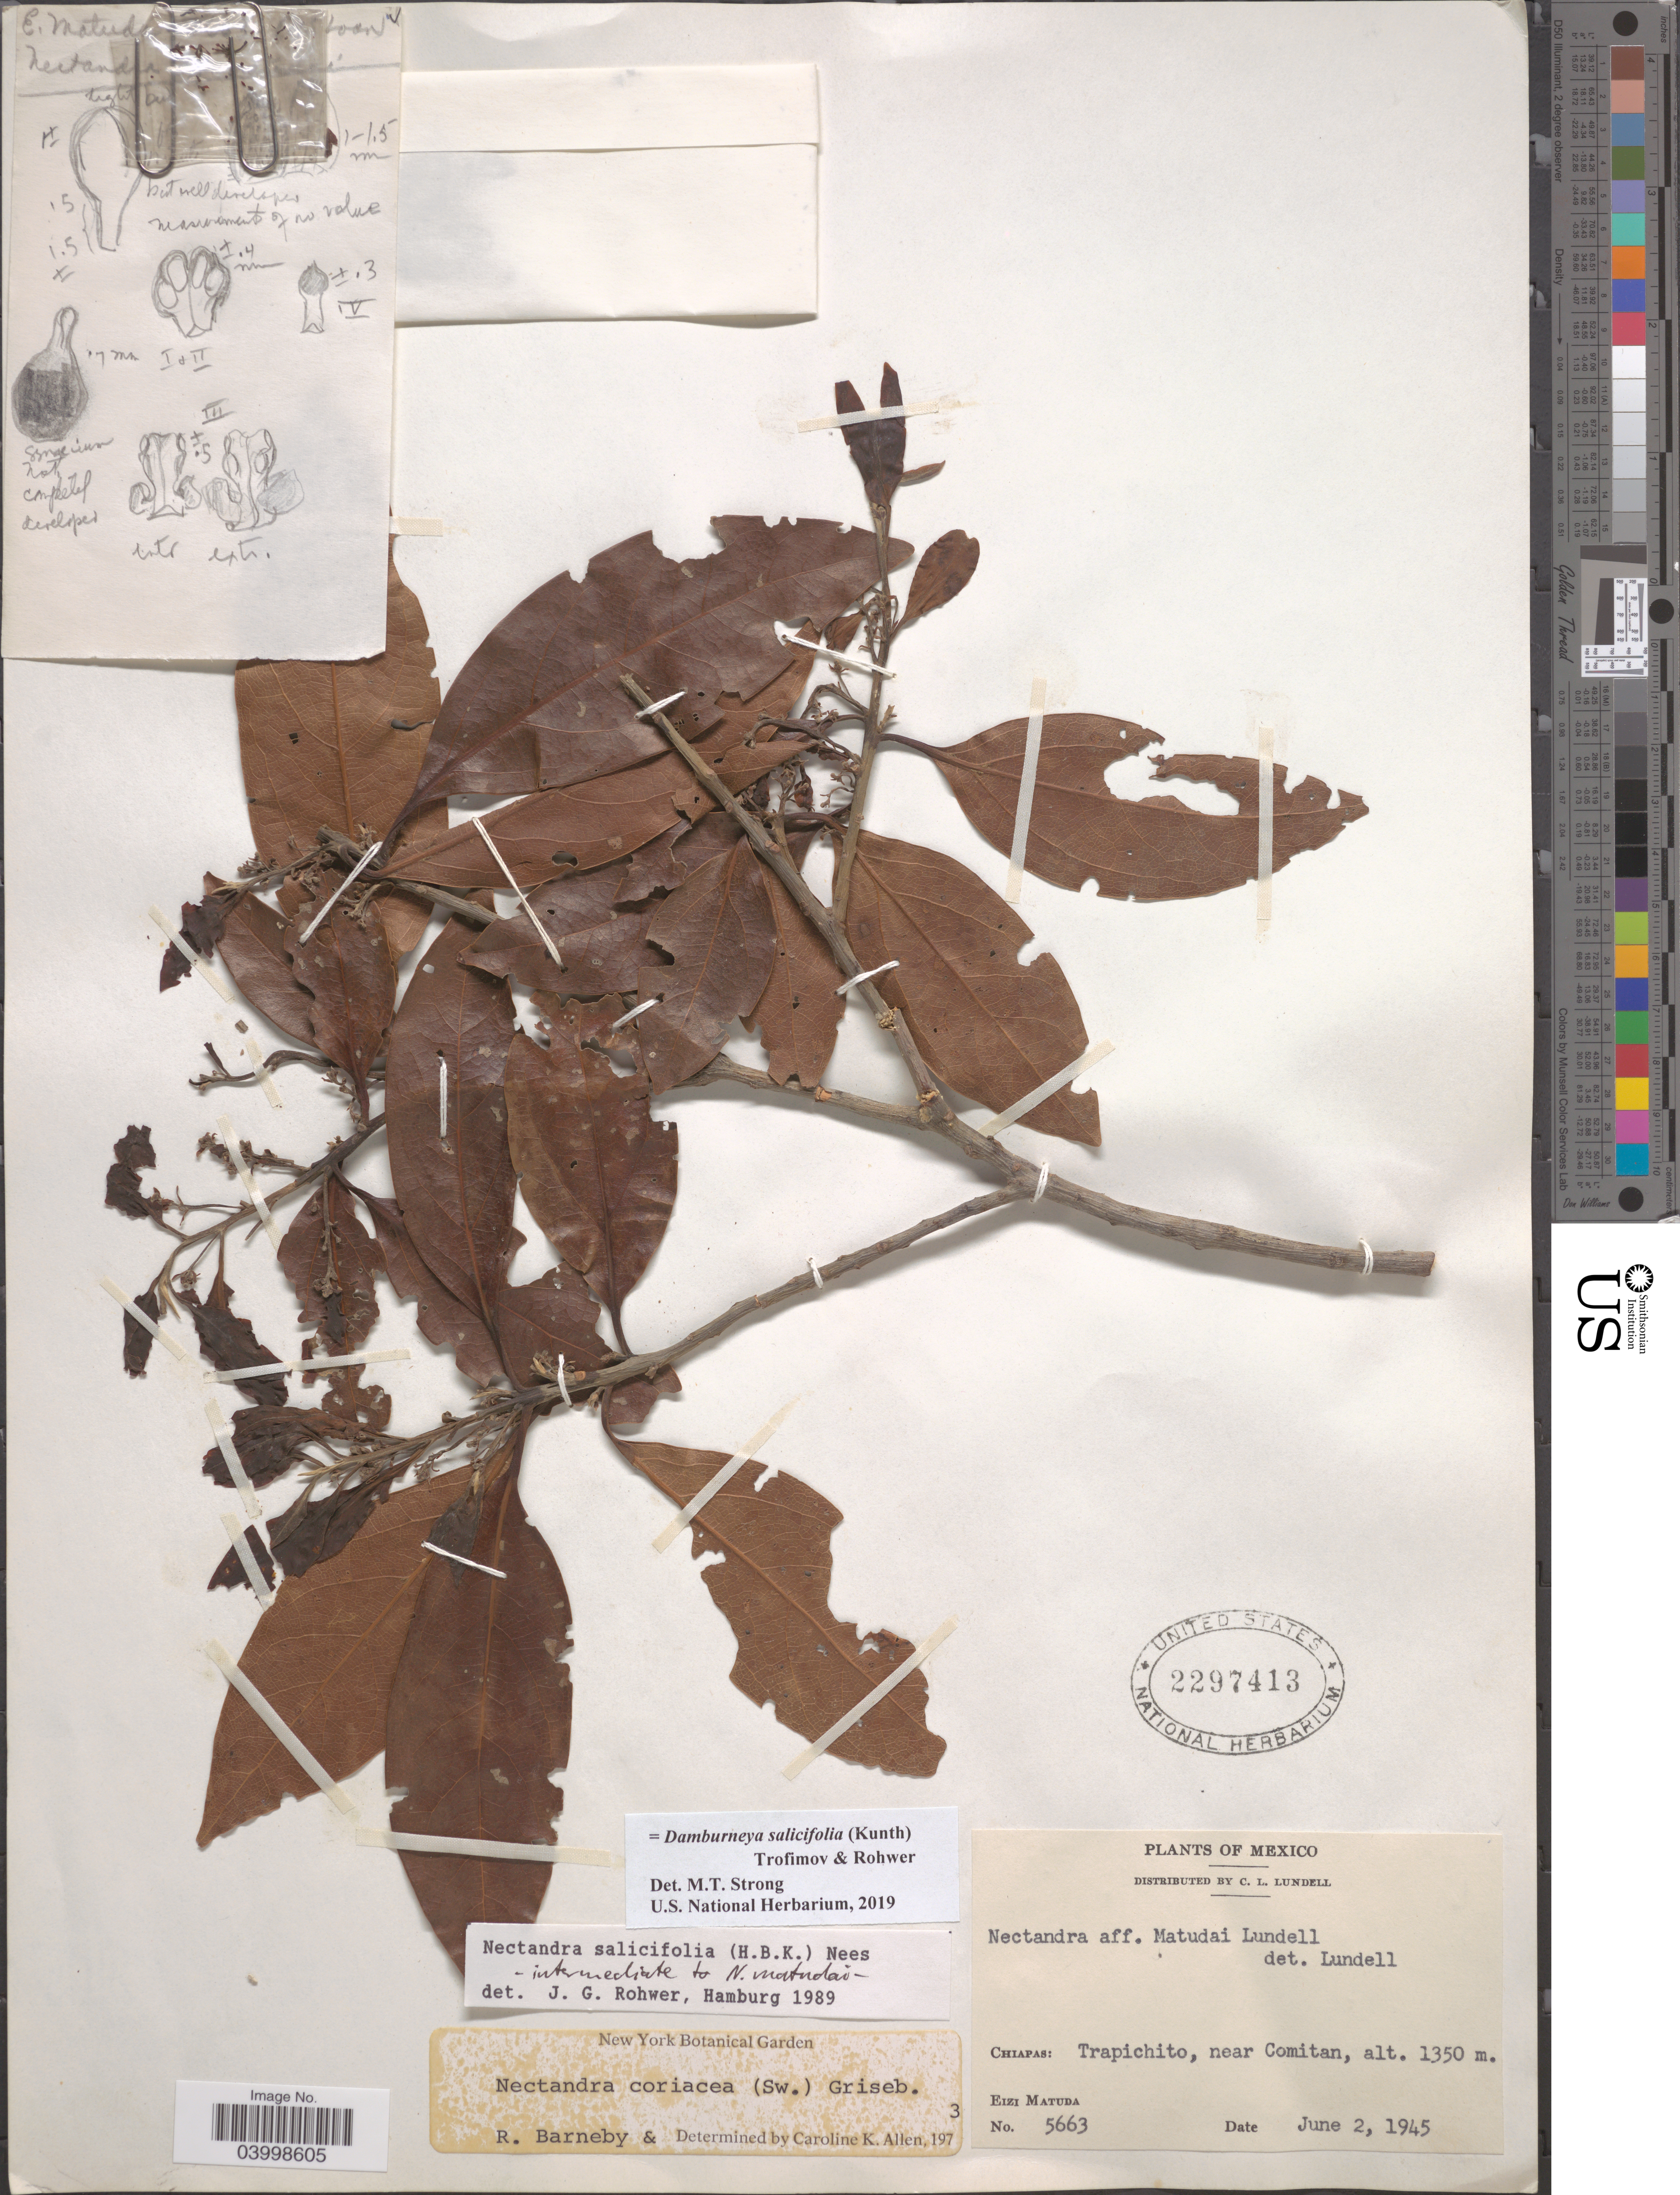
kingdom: Plantae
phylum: Tracheophyta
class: Magnoliopsida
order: Laurales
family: Lauraceae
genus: Damburneya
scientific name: Damburneya salicifolia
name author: (Kunth) Trofimov & Rohwer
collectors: E. Matuda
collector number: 5663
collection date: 1945-06-02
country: Mexico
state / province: Chiapas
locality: Trapichito, near Comitan.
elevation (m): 1350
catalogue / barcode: US 2297413